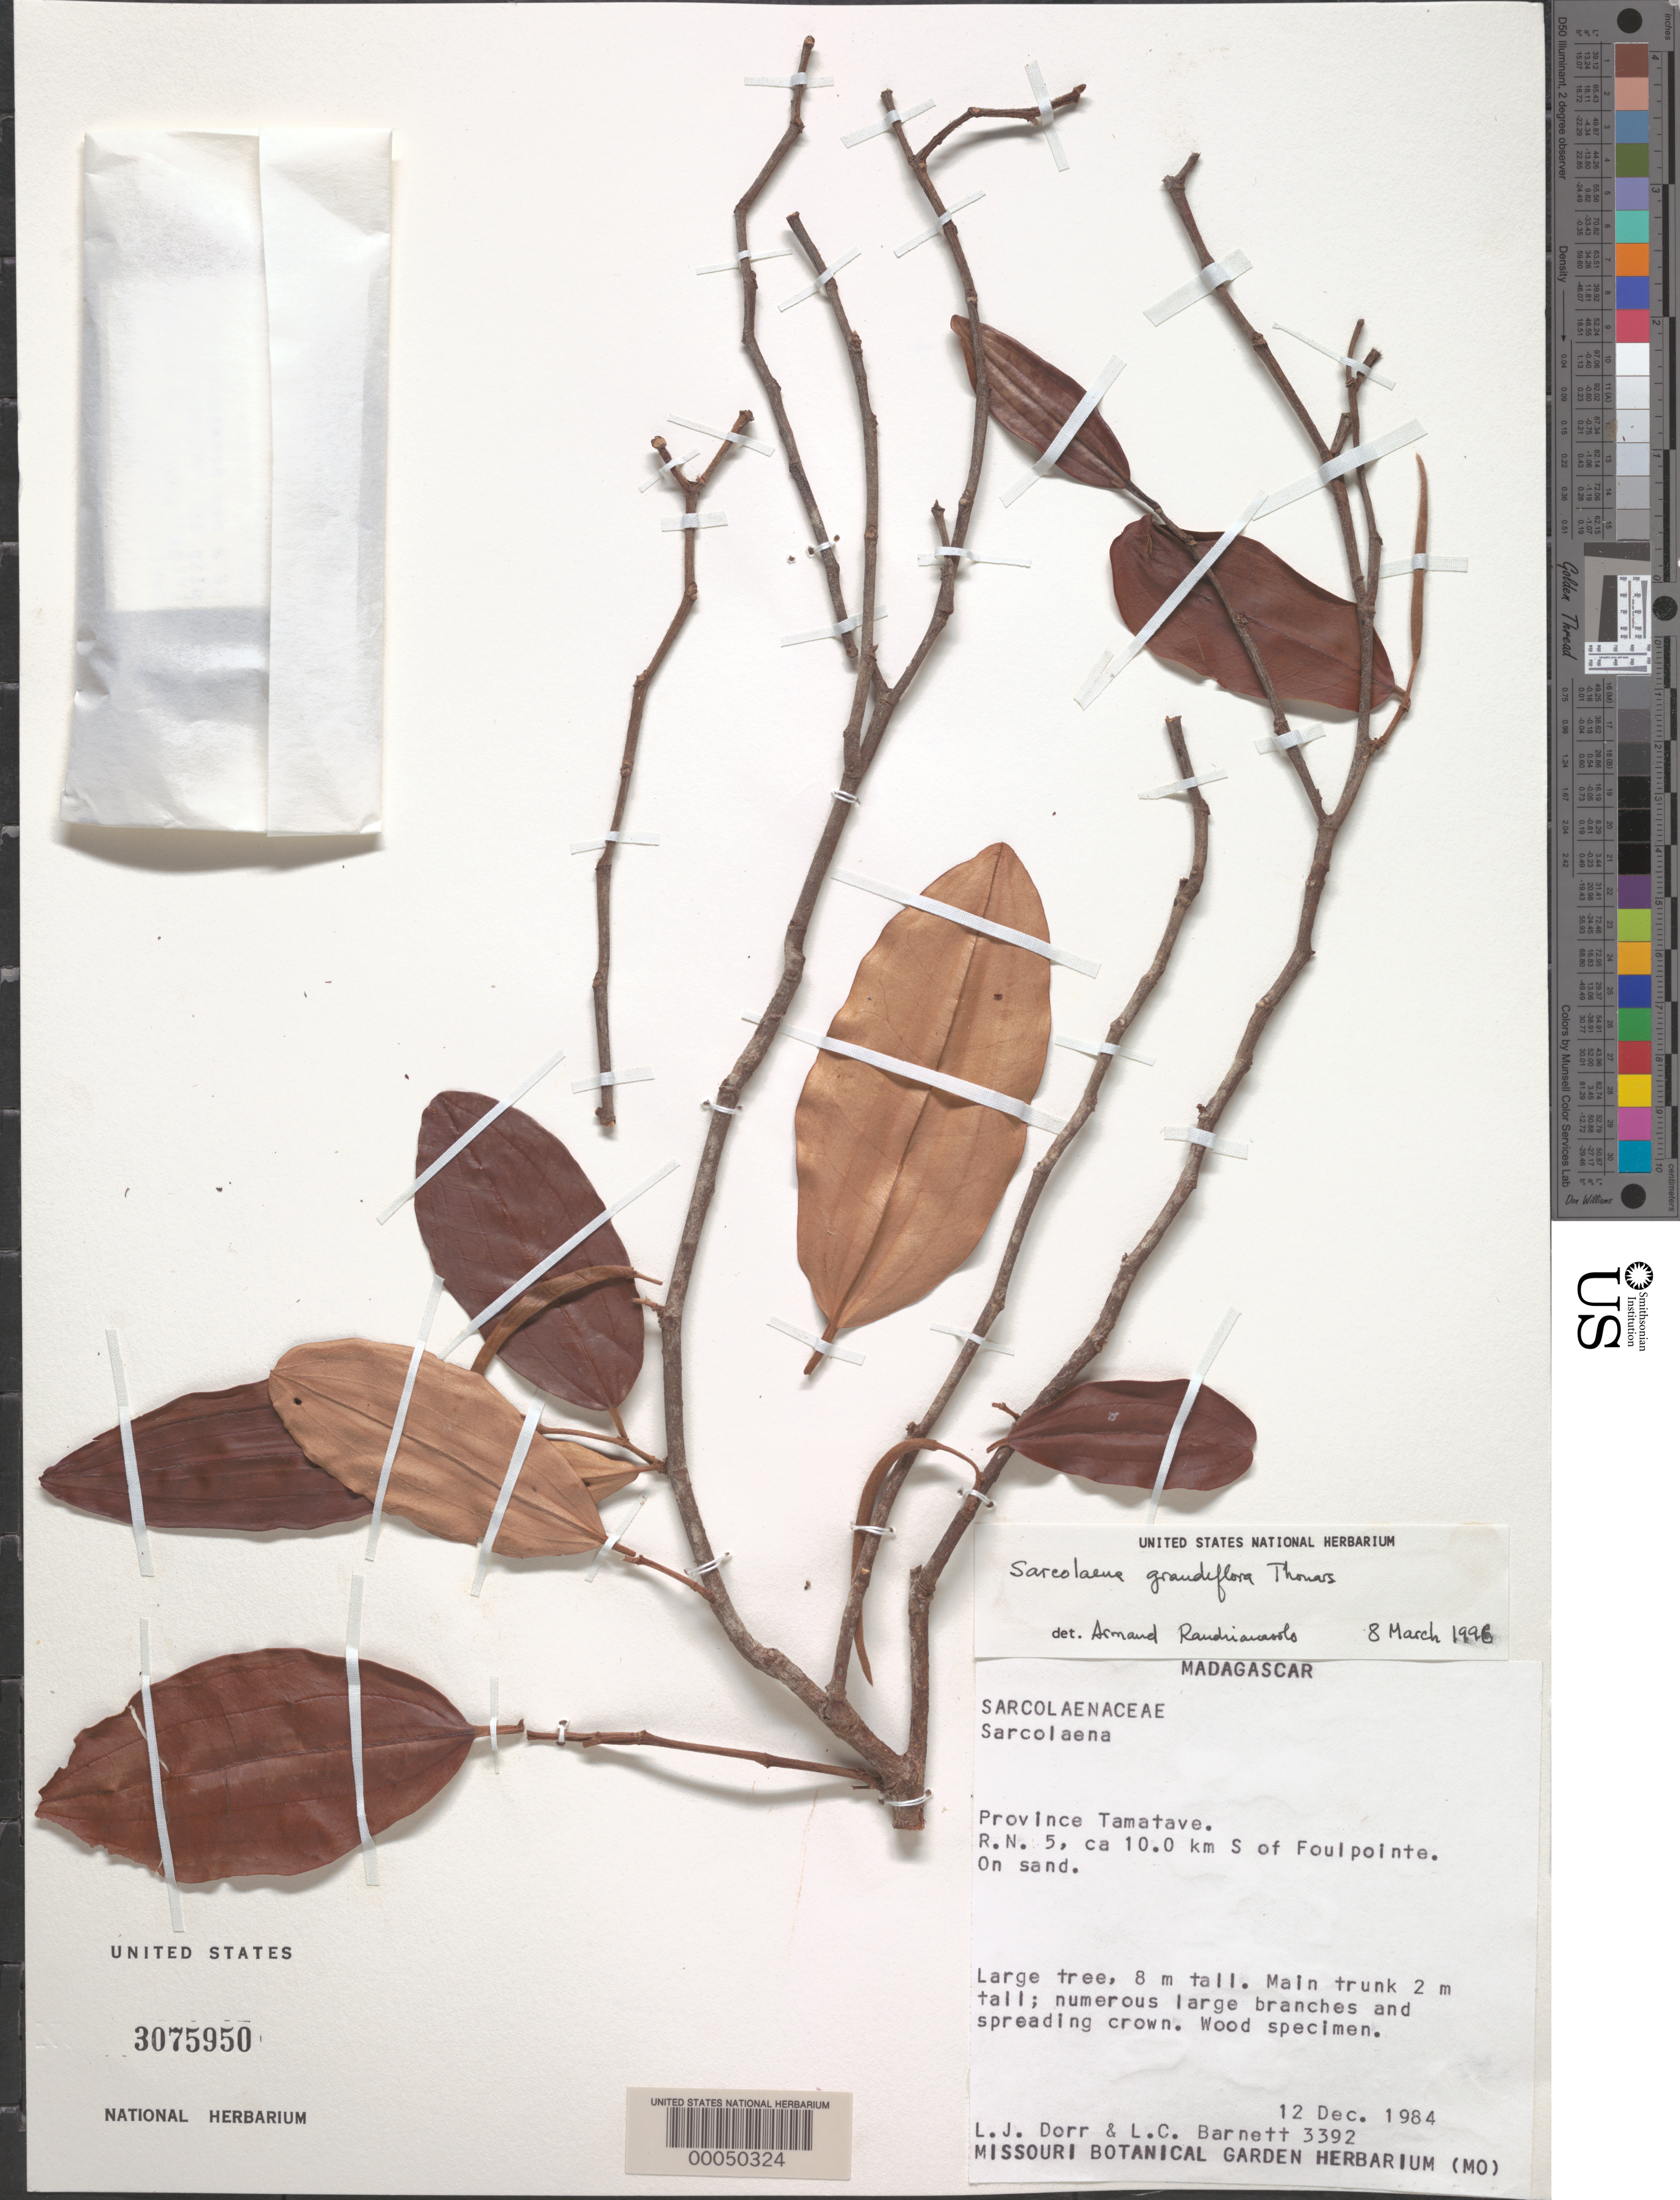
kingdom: Plantae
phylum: Tracheophyta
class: Magnoliopsida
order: Malvales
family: Sarcolaenaceae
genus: Sarcolaena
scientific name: Sarcolaena grandiflora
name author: Thouars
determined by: Randrianasolo, A.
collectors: L. J. Dorr & L. C. Barnett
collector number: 3392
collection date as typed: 12 Dec 1984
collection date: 1984-12-12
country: Madagascar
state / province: Atsinanana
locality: Rn 5, ca 10 km s of foulpointe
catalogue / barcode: US 3075950